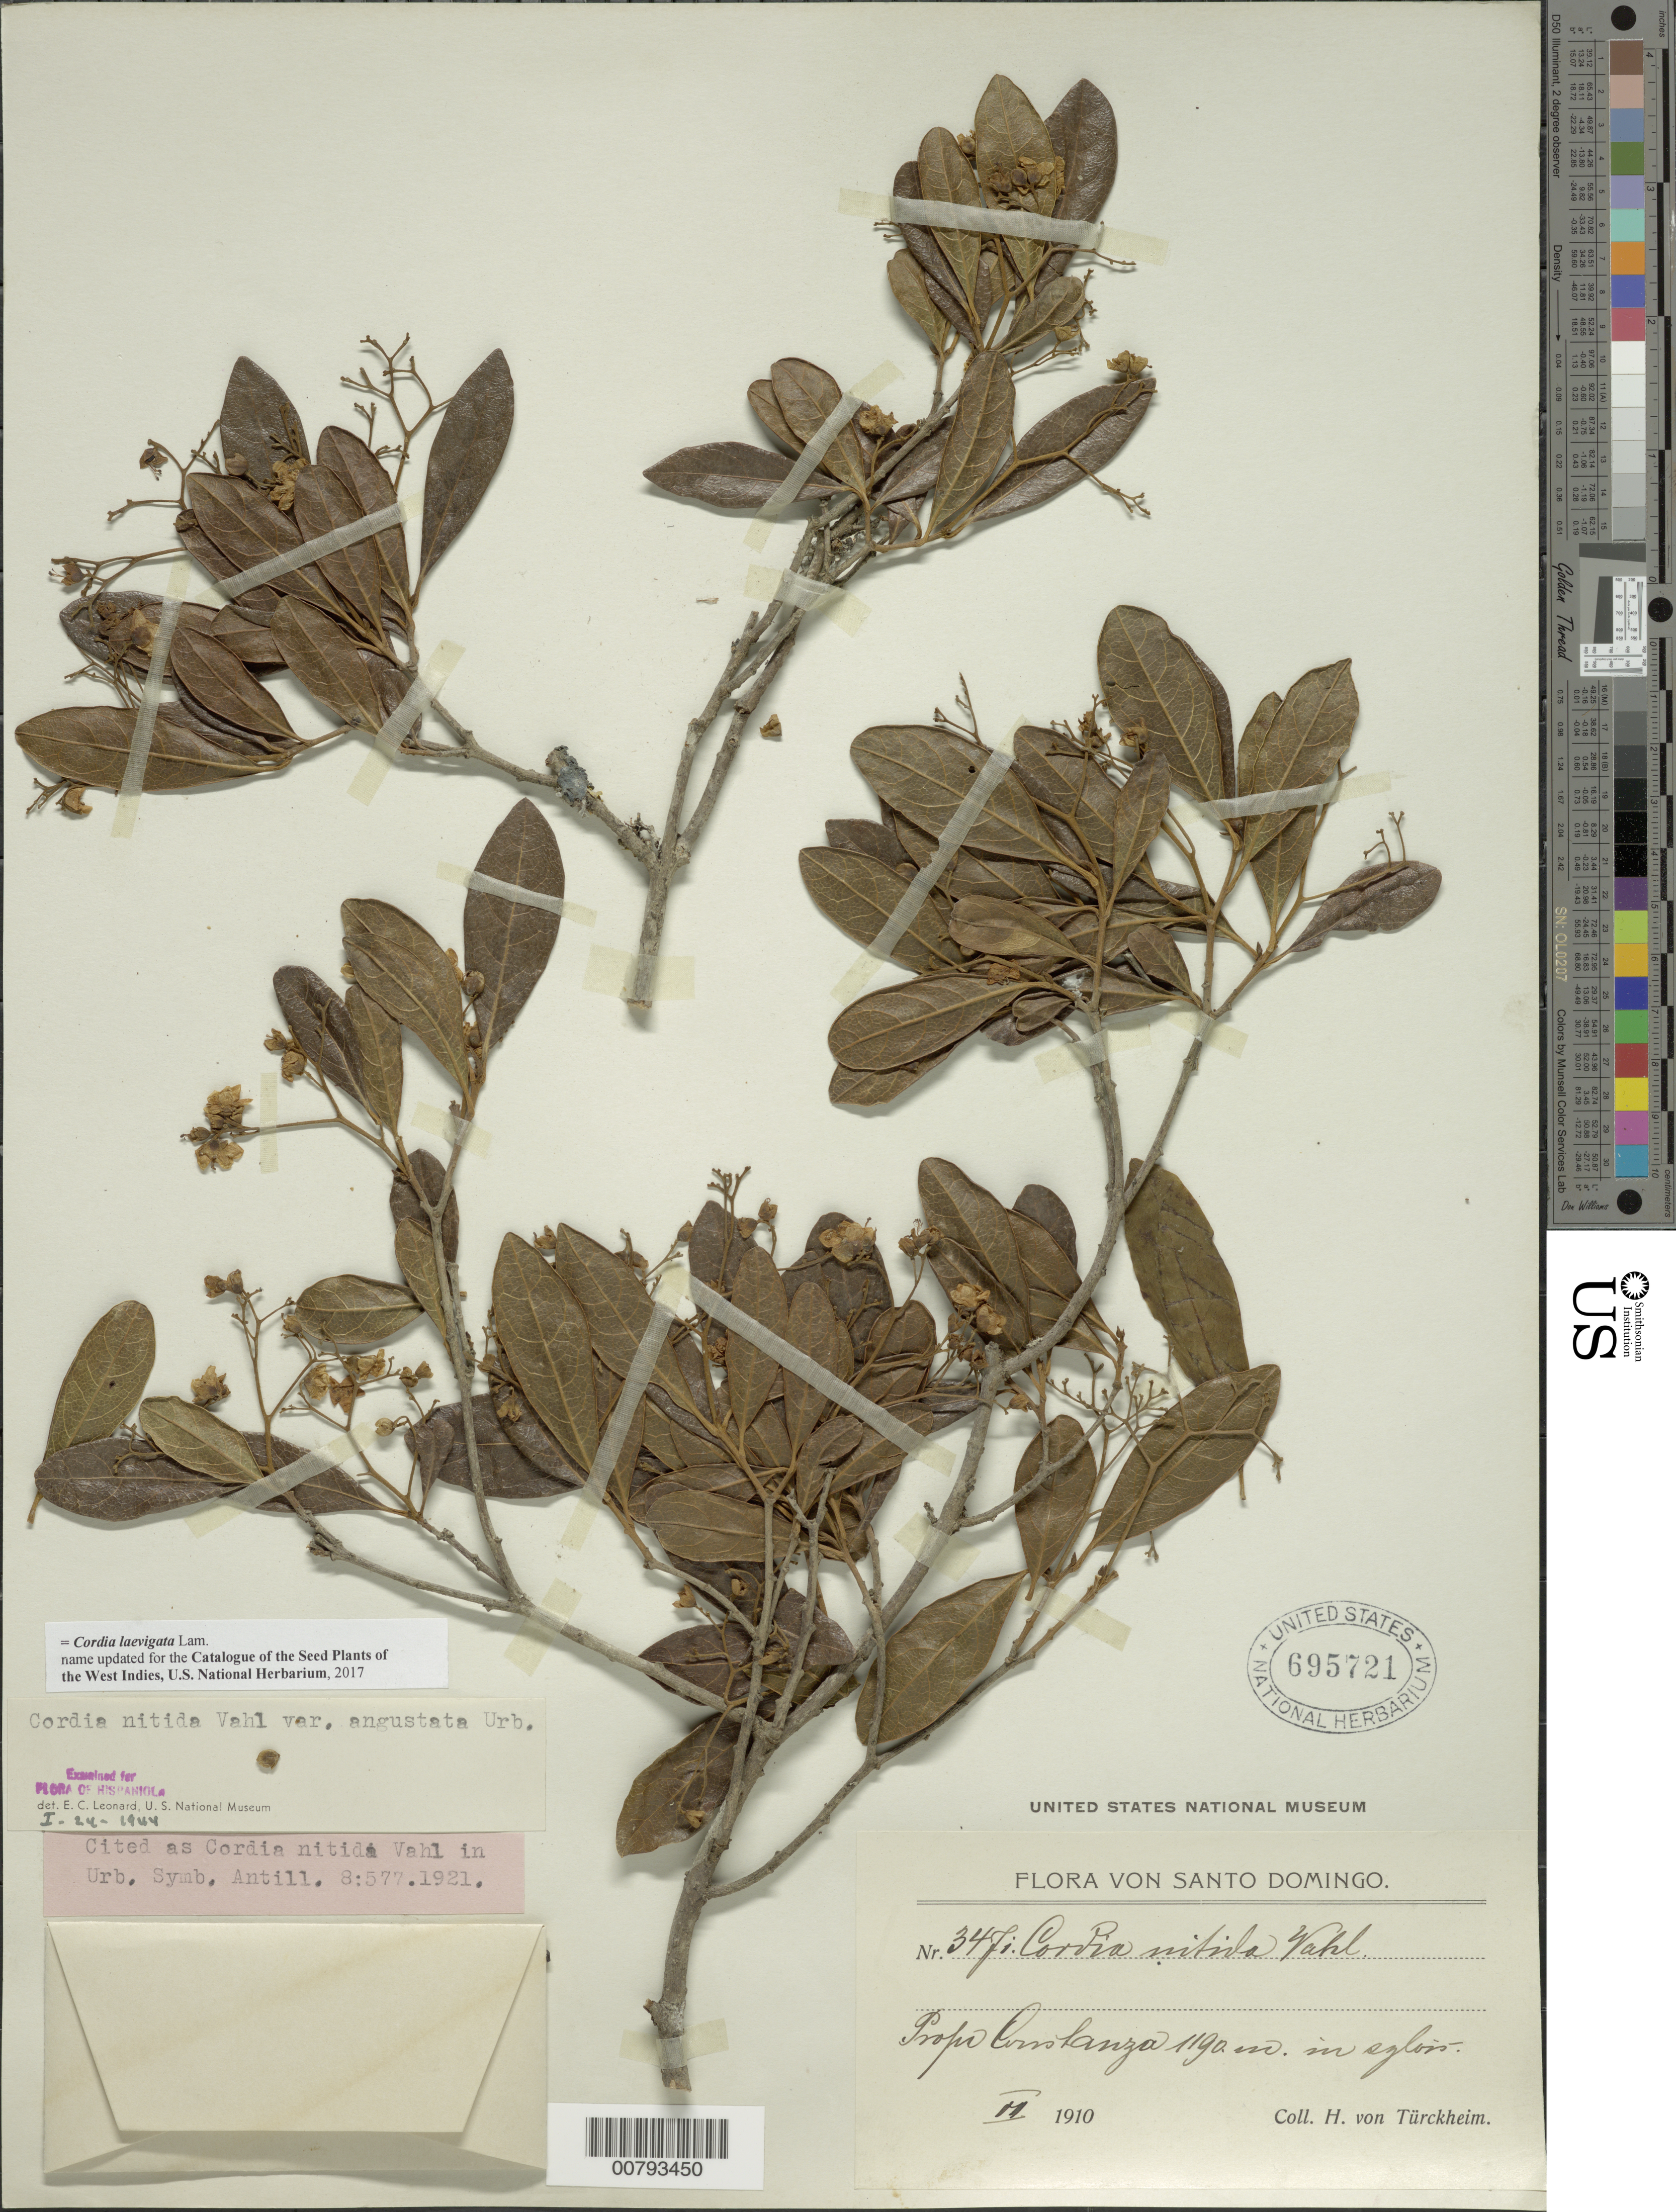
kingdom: Plantae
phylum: Tracheophyta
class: Magnoliopsida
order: Boraginales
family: Cordiaceae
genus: Cordia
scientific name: Cordia laevigata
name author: Lam.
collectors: H. von Türckheim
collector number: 347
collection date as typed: Jul 1910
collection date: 1910-07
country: Dominican Republic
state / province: La Vega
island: Hispaniola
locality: Prope Constanza.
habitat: In sylvis.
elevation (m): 1190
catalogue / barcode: US 695721